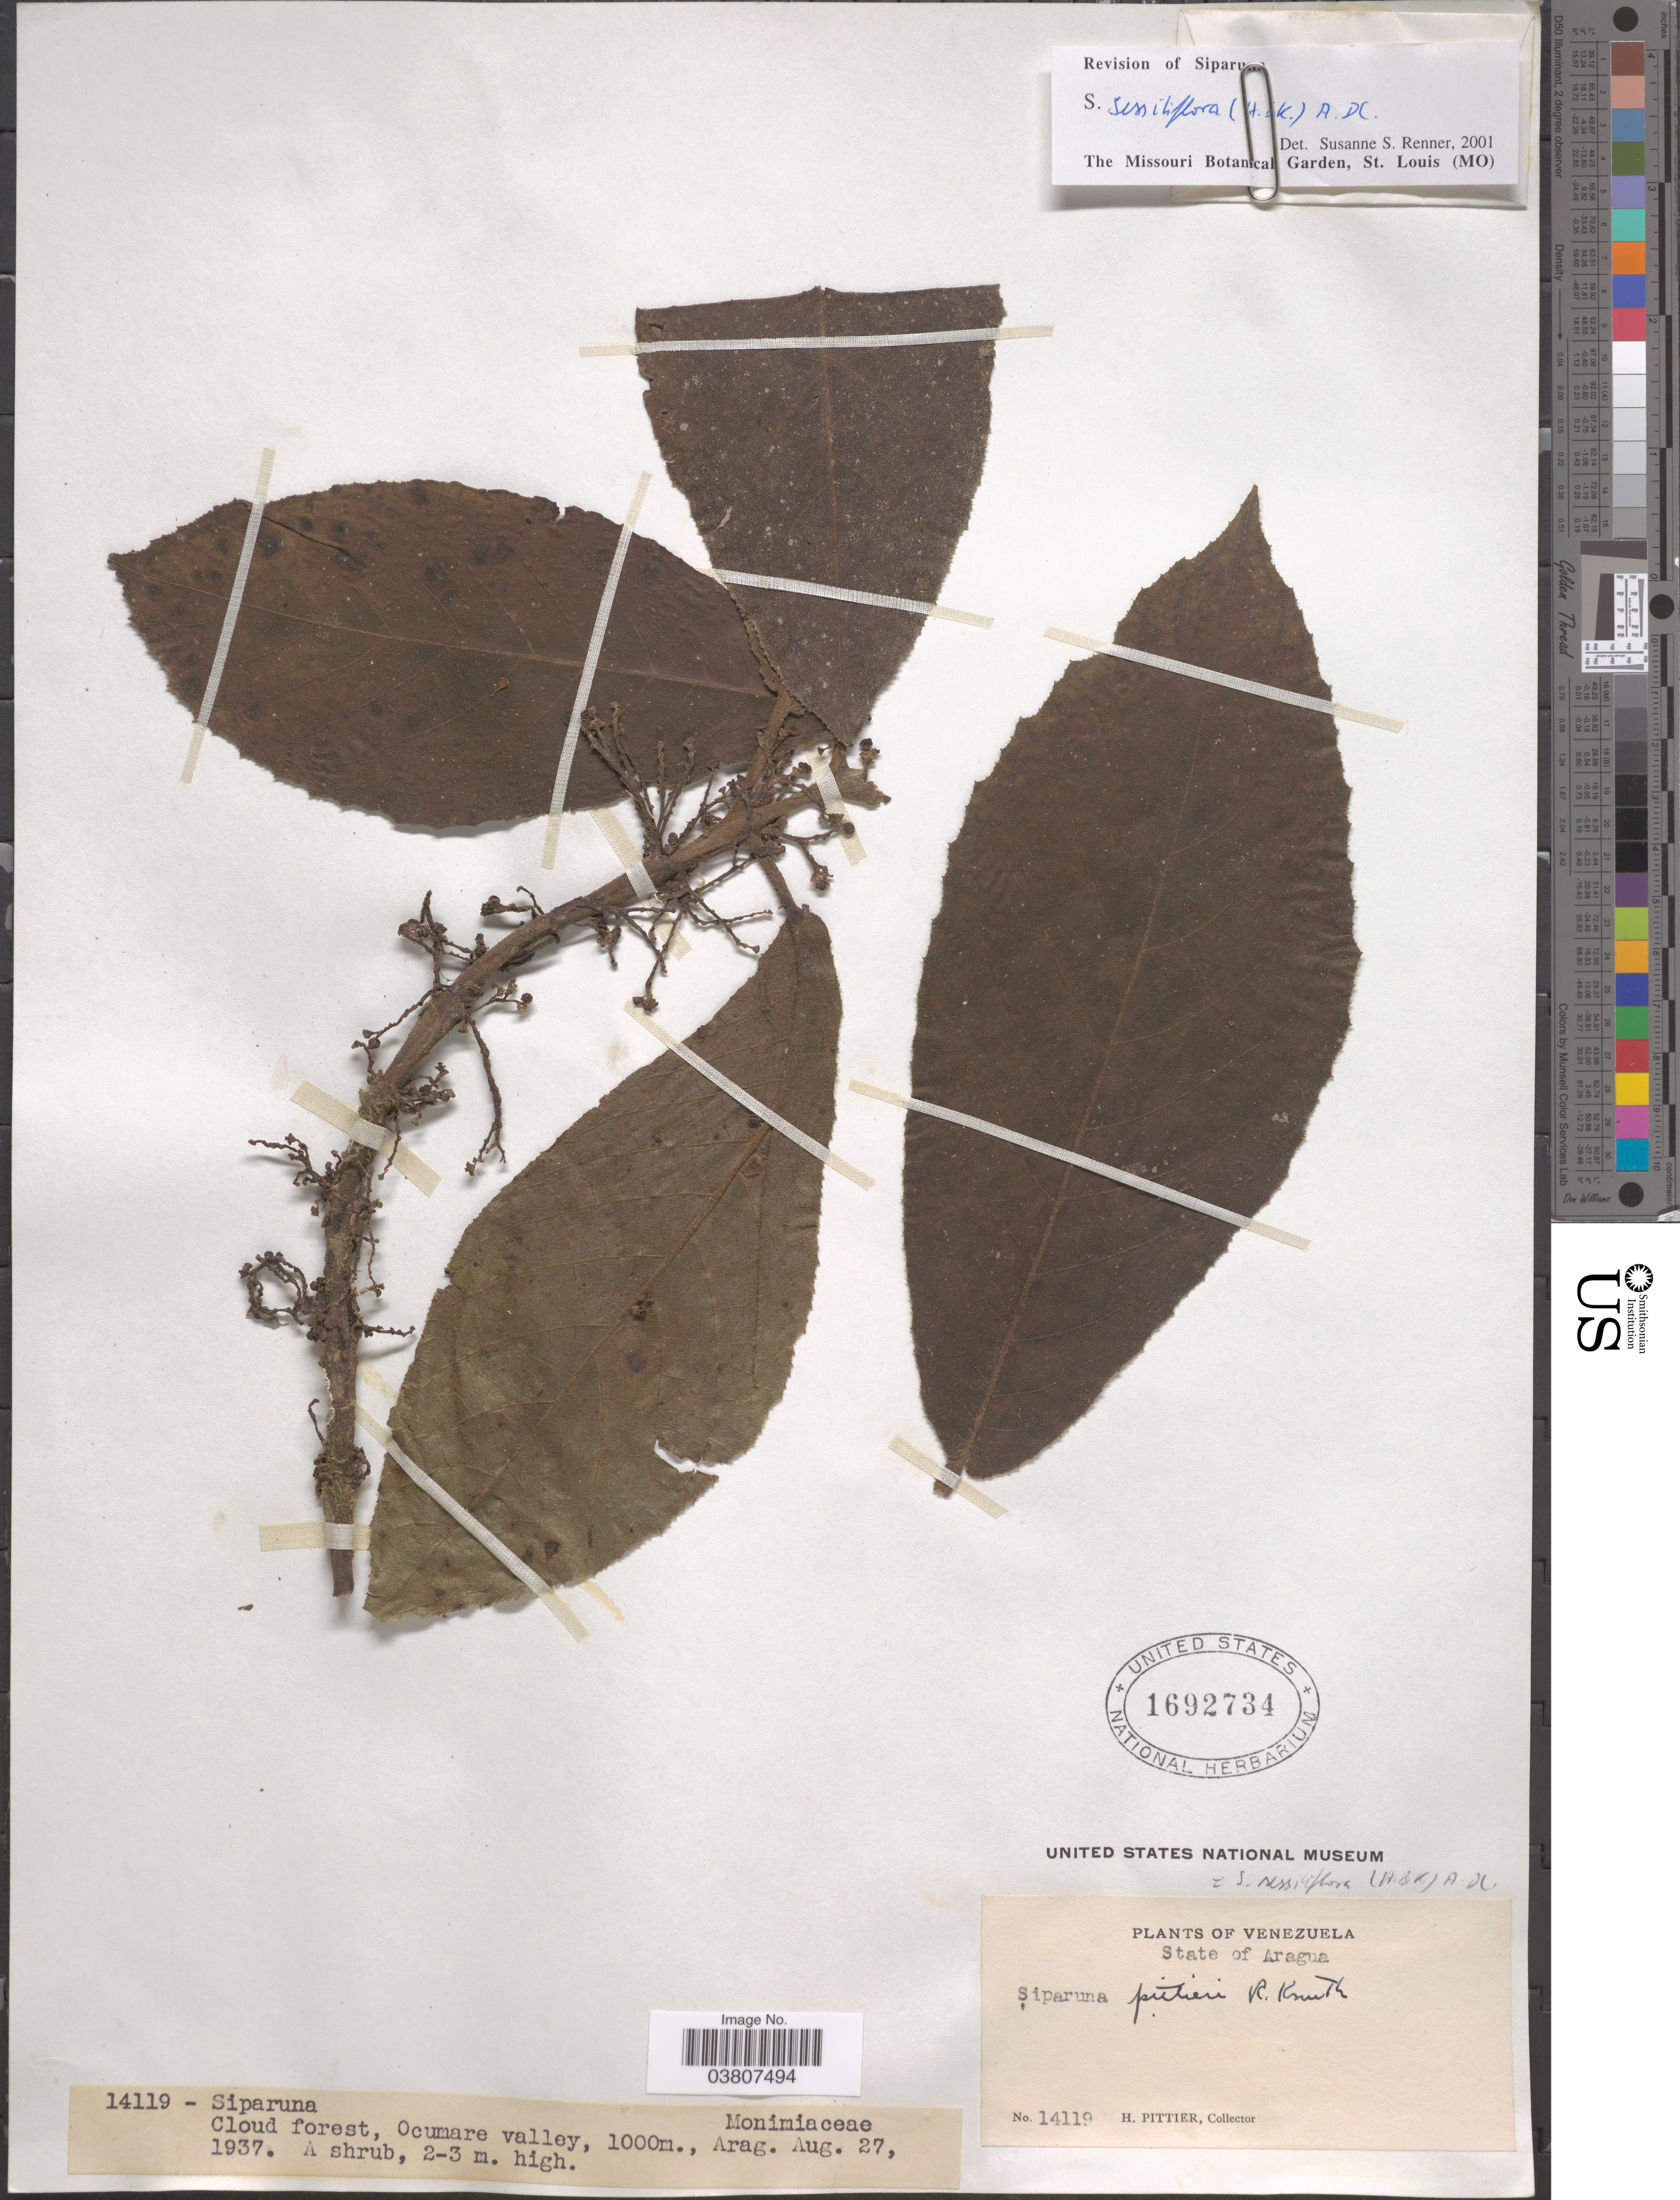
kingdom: Plantae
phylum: Tracheophyta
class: Magnoliopsida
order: Laurales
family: Siparunaceae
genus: Siparuna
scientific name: Siparuna sessiliflora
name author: (Kunth) A. DC.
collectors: H. F. Pittier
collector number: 14119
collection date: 1937-08-27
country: Venezuela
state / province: Aragua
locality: Ocumare valley.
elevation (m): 1000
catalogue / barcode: US 1692734